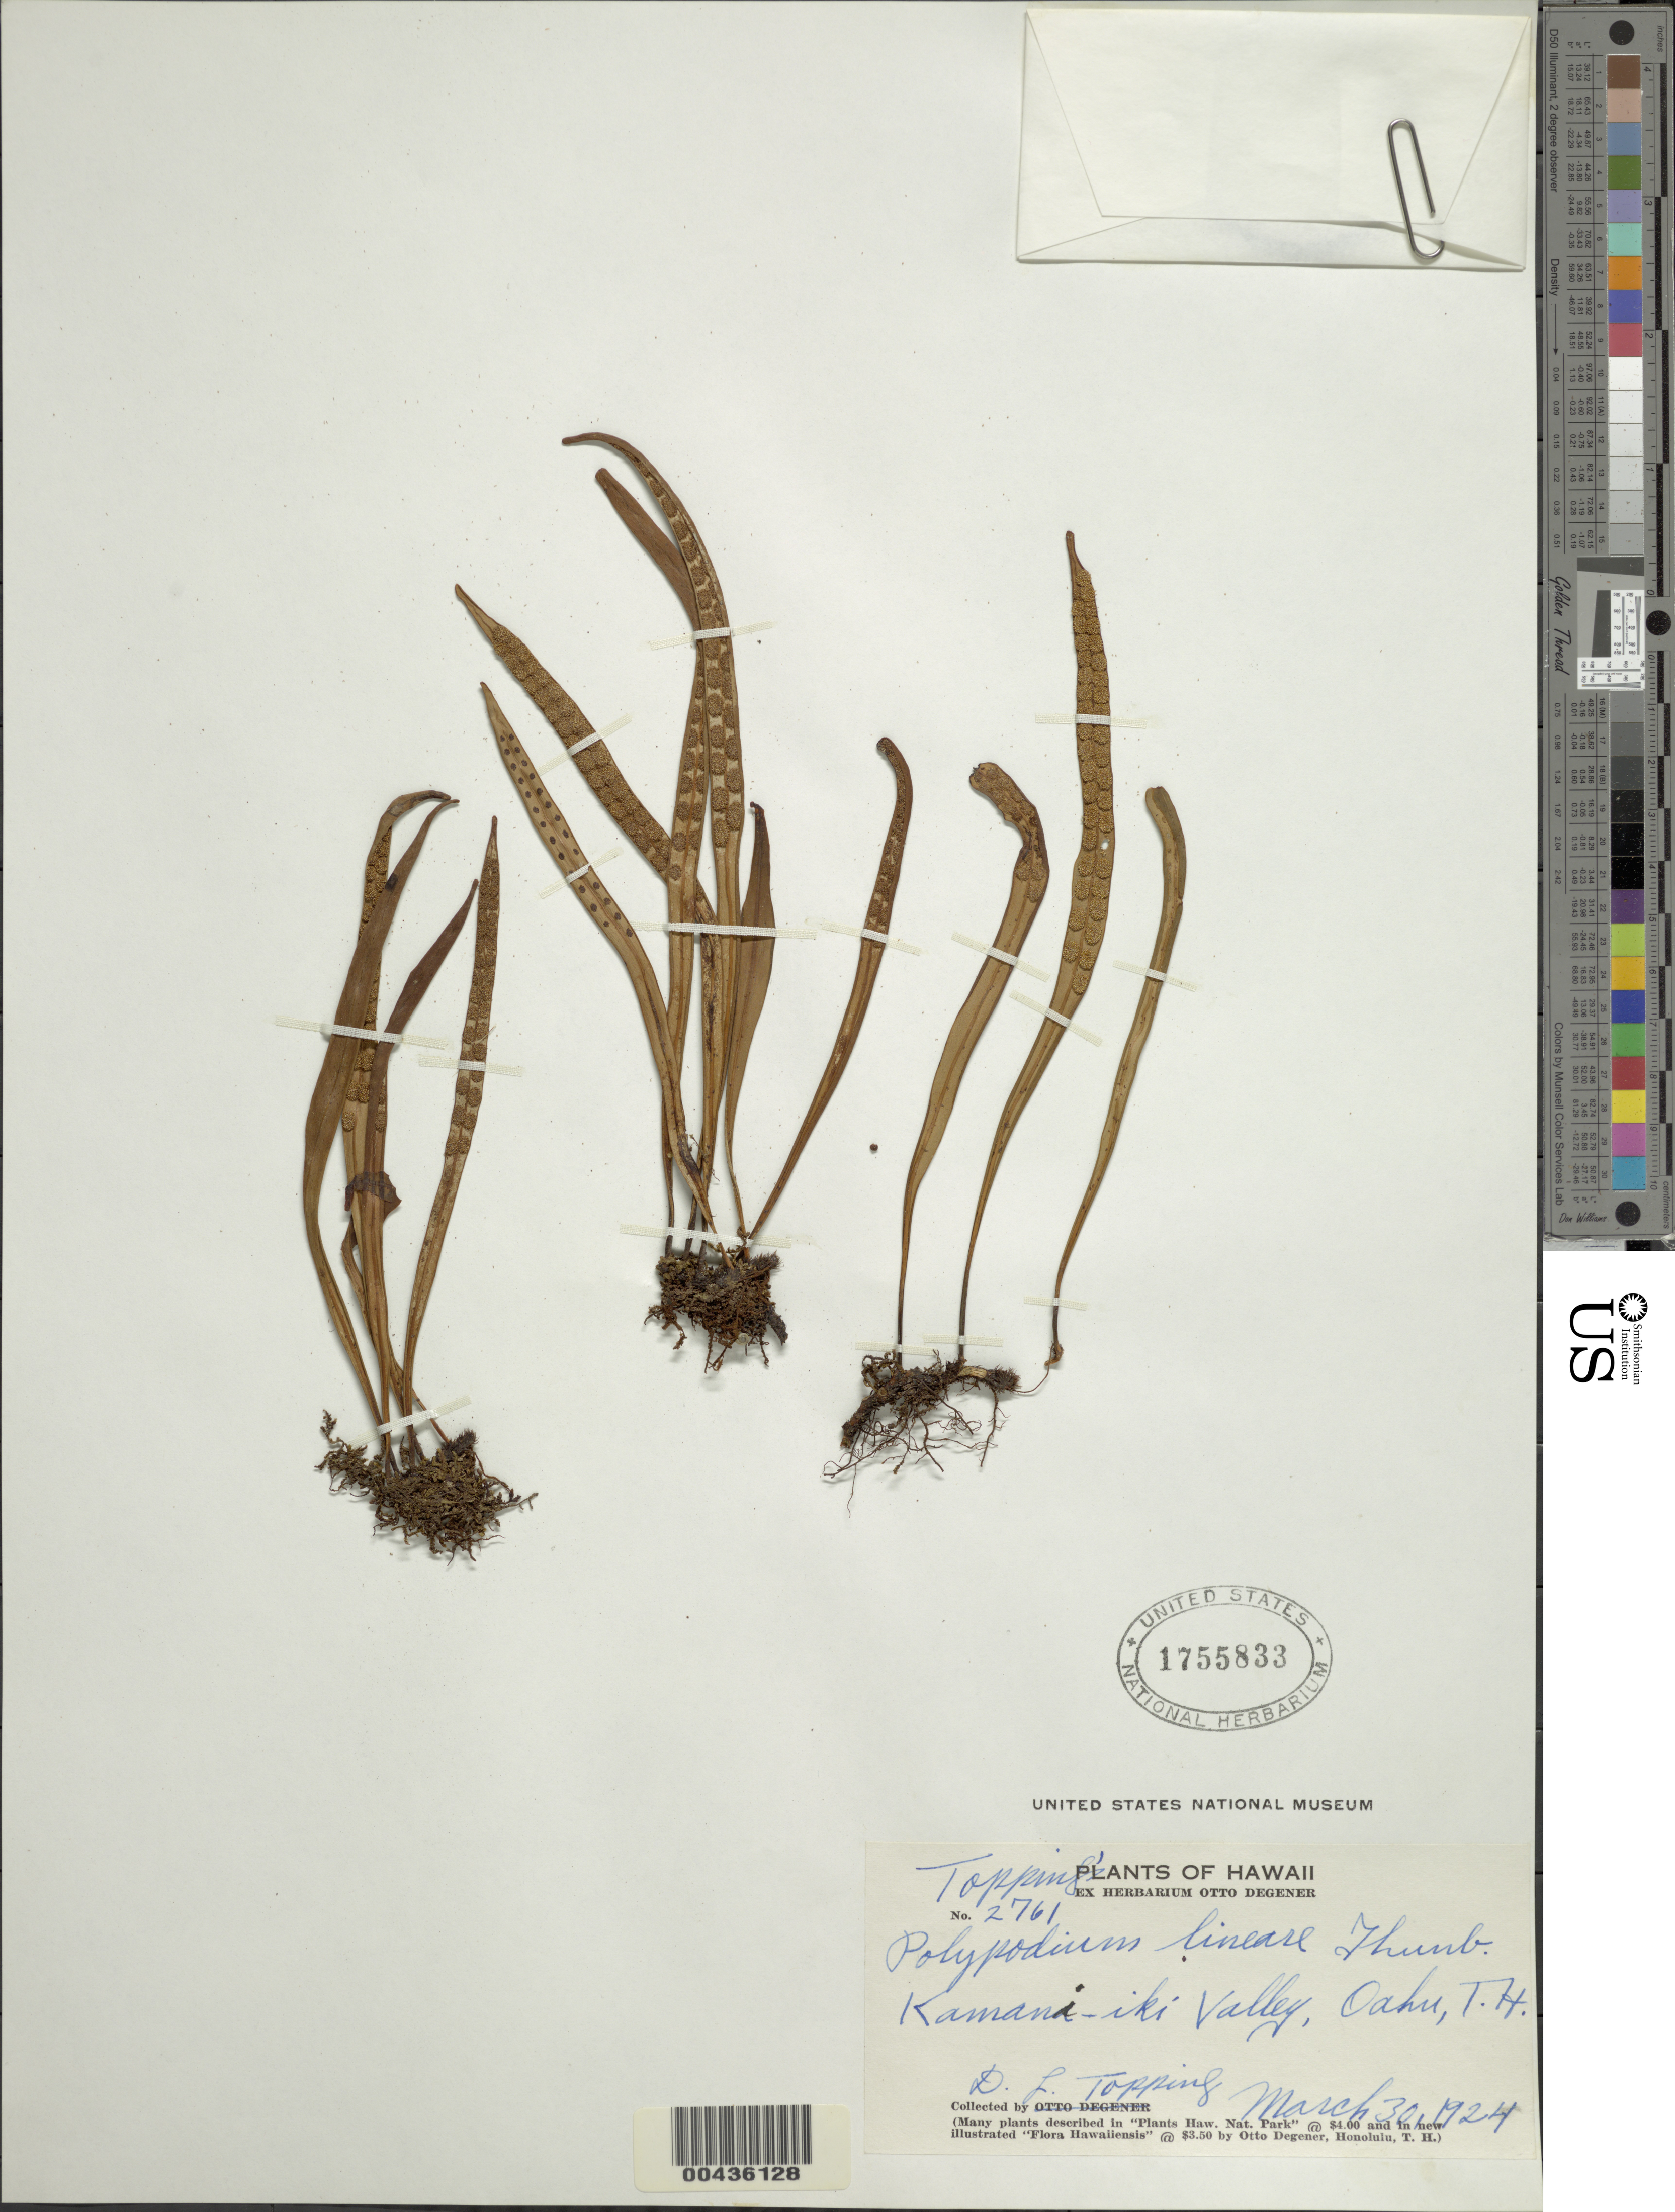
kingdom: Plantae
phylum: Tracheophyta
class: Polypodiopsida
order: Polypodiales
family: Polypodiaceae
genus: Lepisorus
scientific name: Lepisorus thunbergianus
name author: (Kaulf.) Ching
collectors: D. L. Topping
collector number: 2761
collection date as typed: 30 Mar 1924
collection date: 1924-03-30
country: United States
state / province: Hawaii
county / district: Honolulu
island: Oahu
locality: Kamani-iki Valley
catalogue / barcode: US 1755833